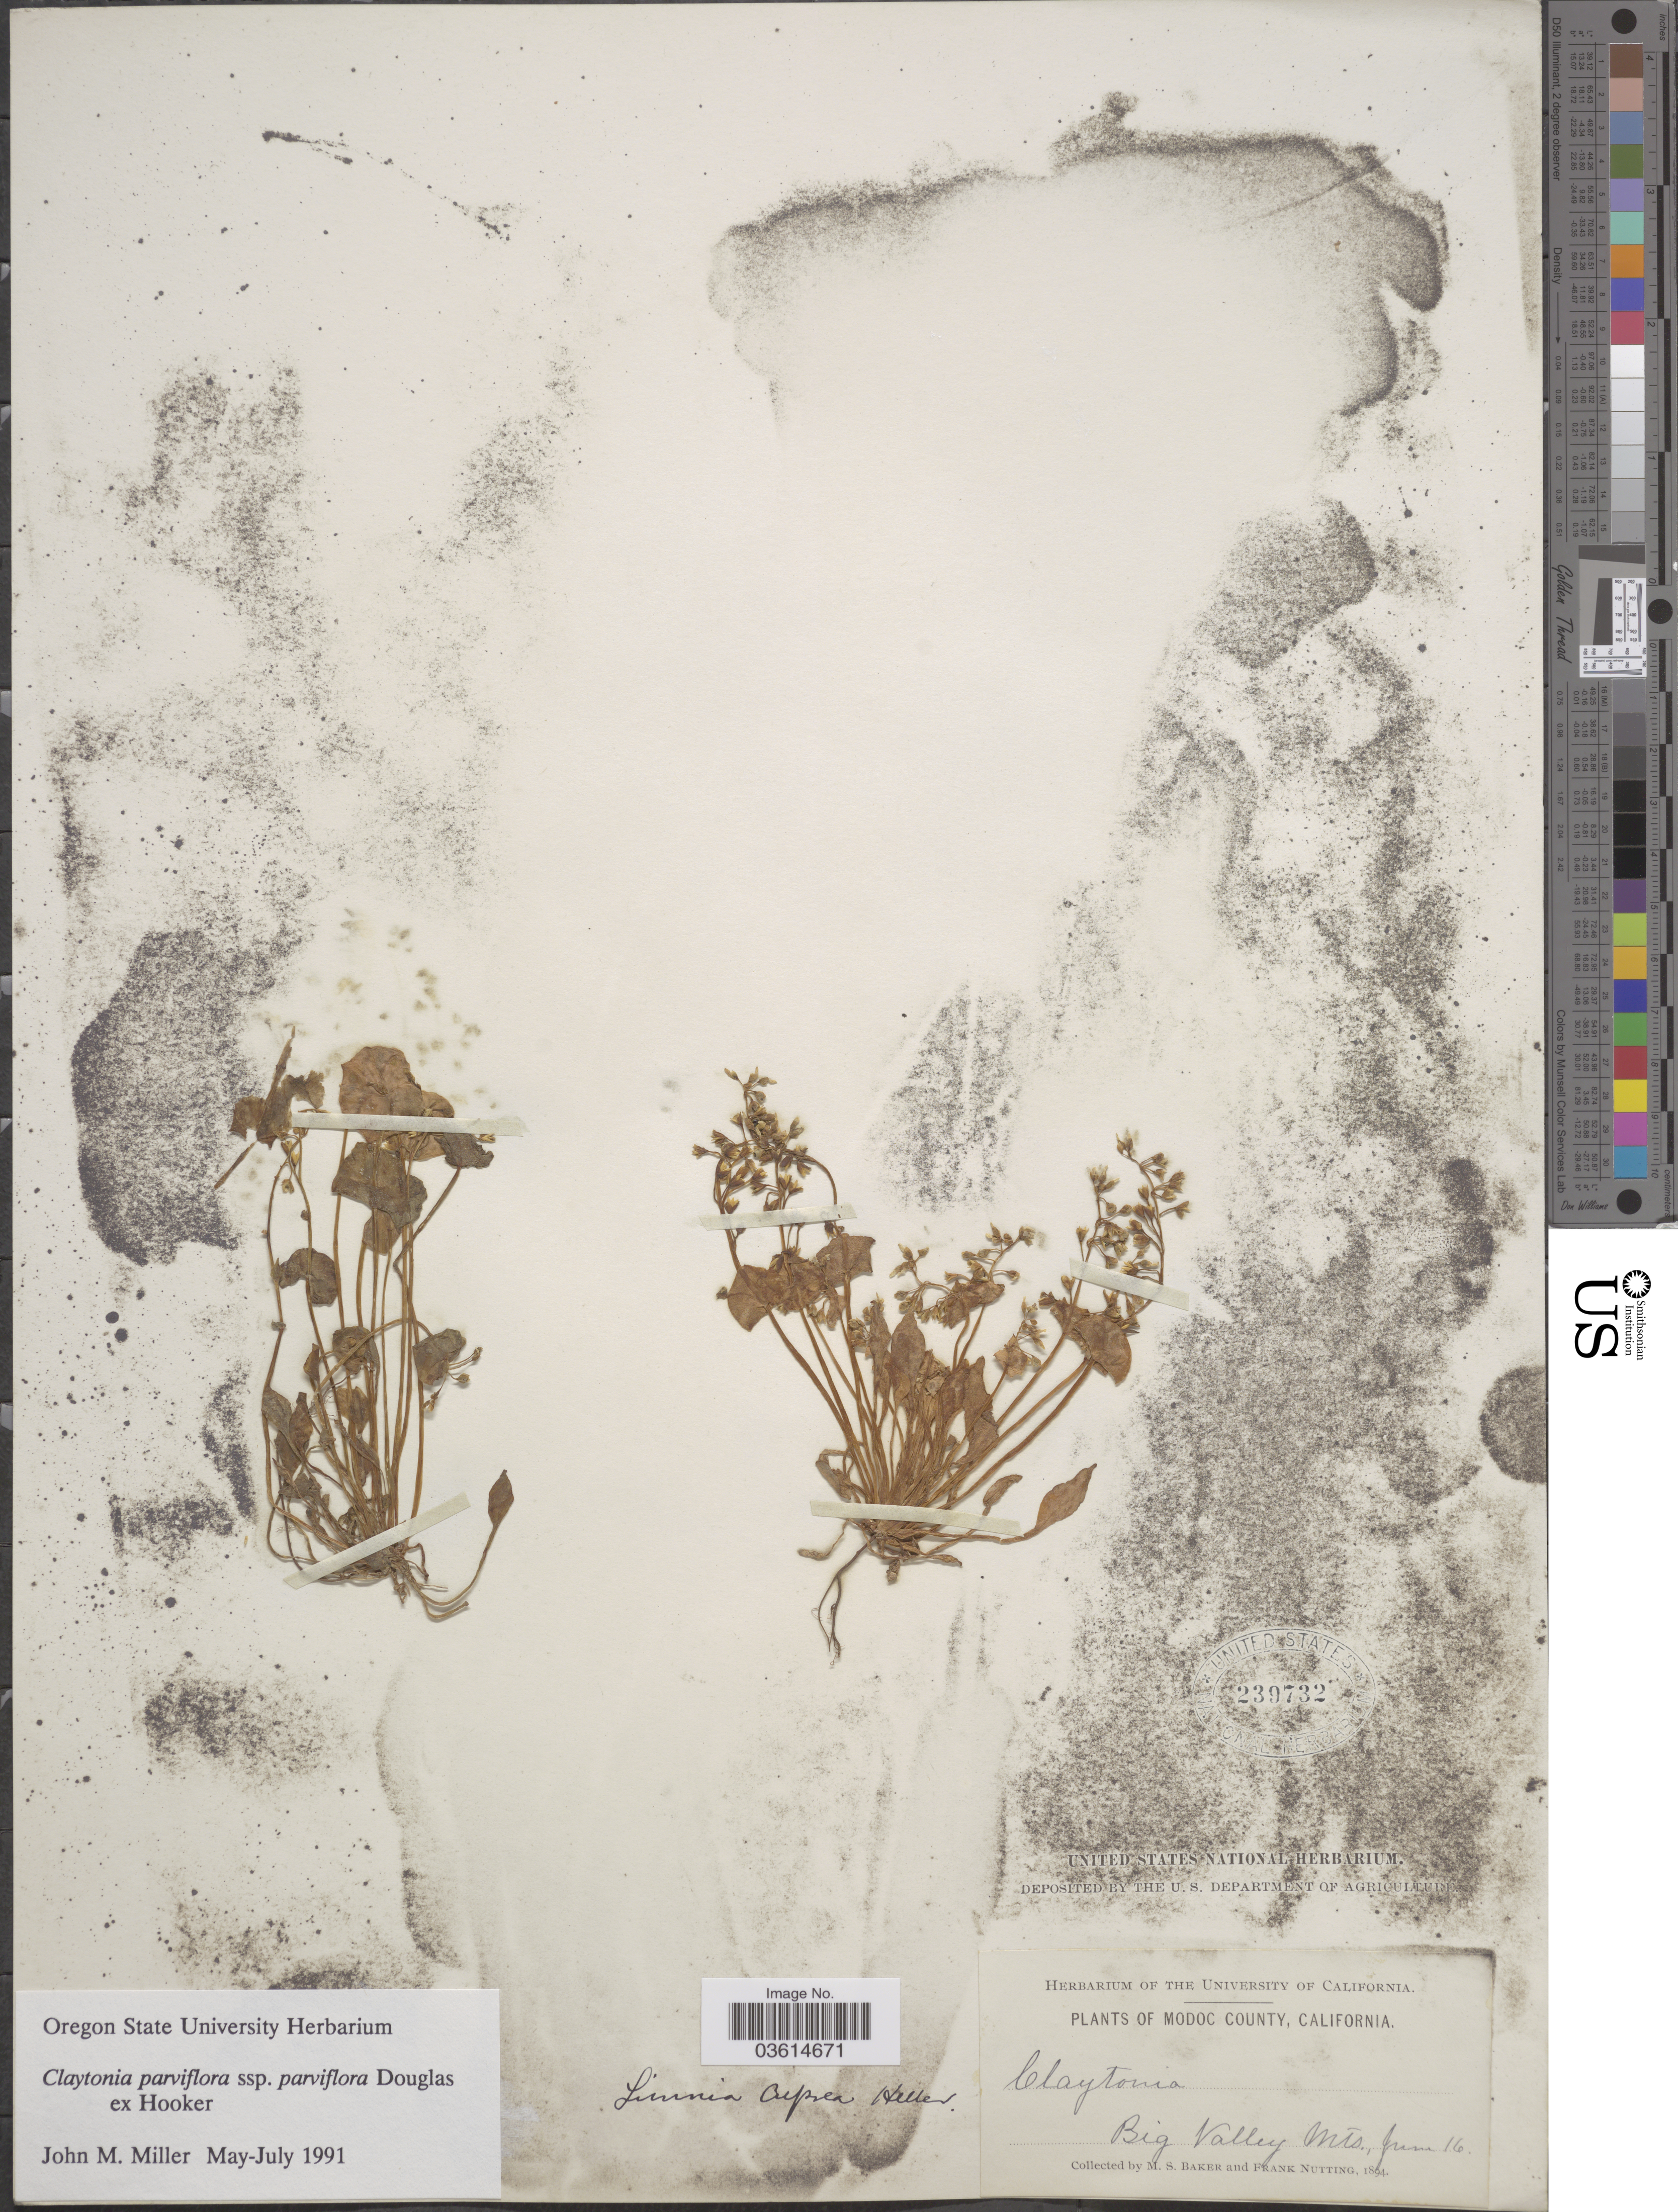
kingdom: Plantae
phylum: Tracheophyta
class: Magnoliopsida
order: Caryophyllales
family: Montiaceae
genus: Claytonia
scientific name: Claytonia parviflora subsp. parviflora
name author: Douglas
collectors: M. S. Baker & F. Nutting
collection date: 1894-06-16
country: United States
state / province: California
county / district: Modoc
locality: Modoc County. Big Valley Mts.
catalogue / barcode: US 239732